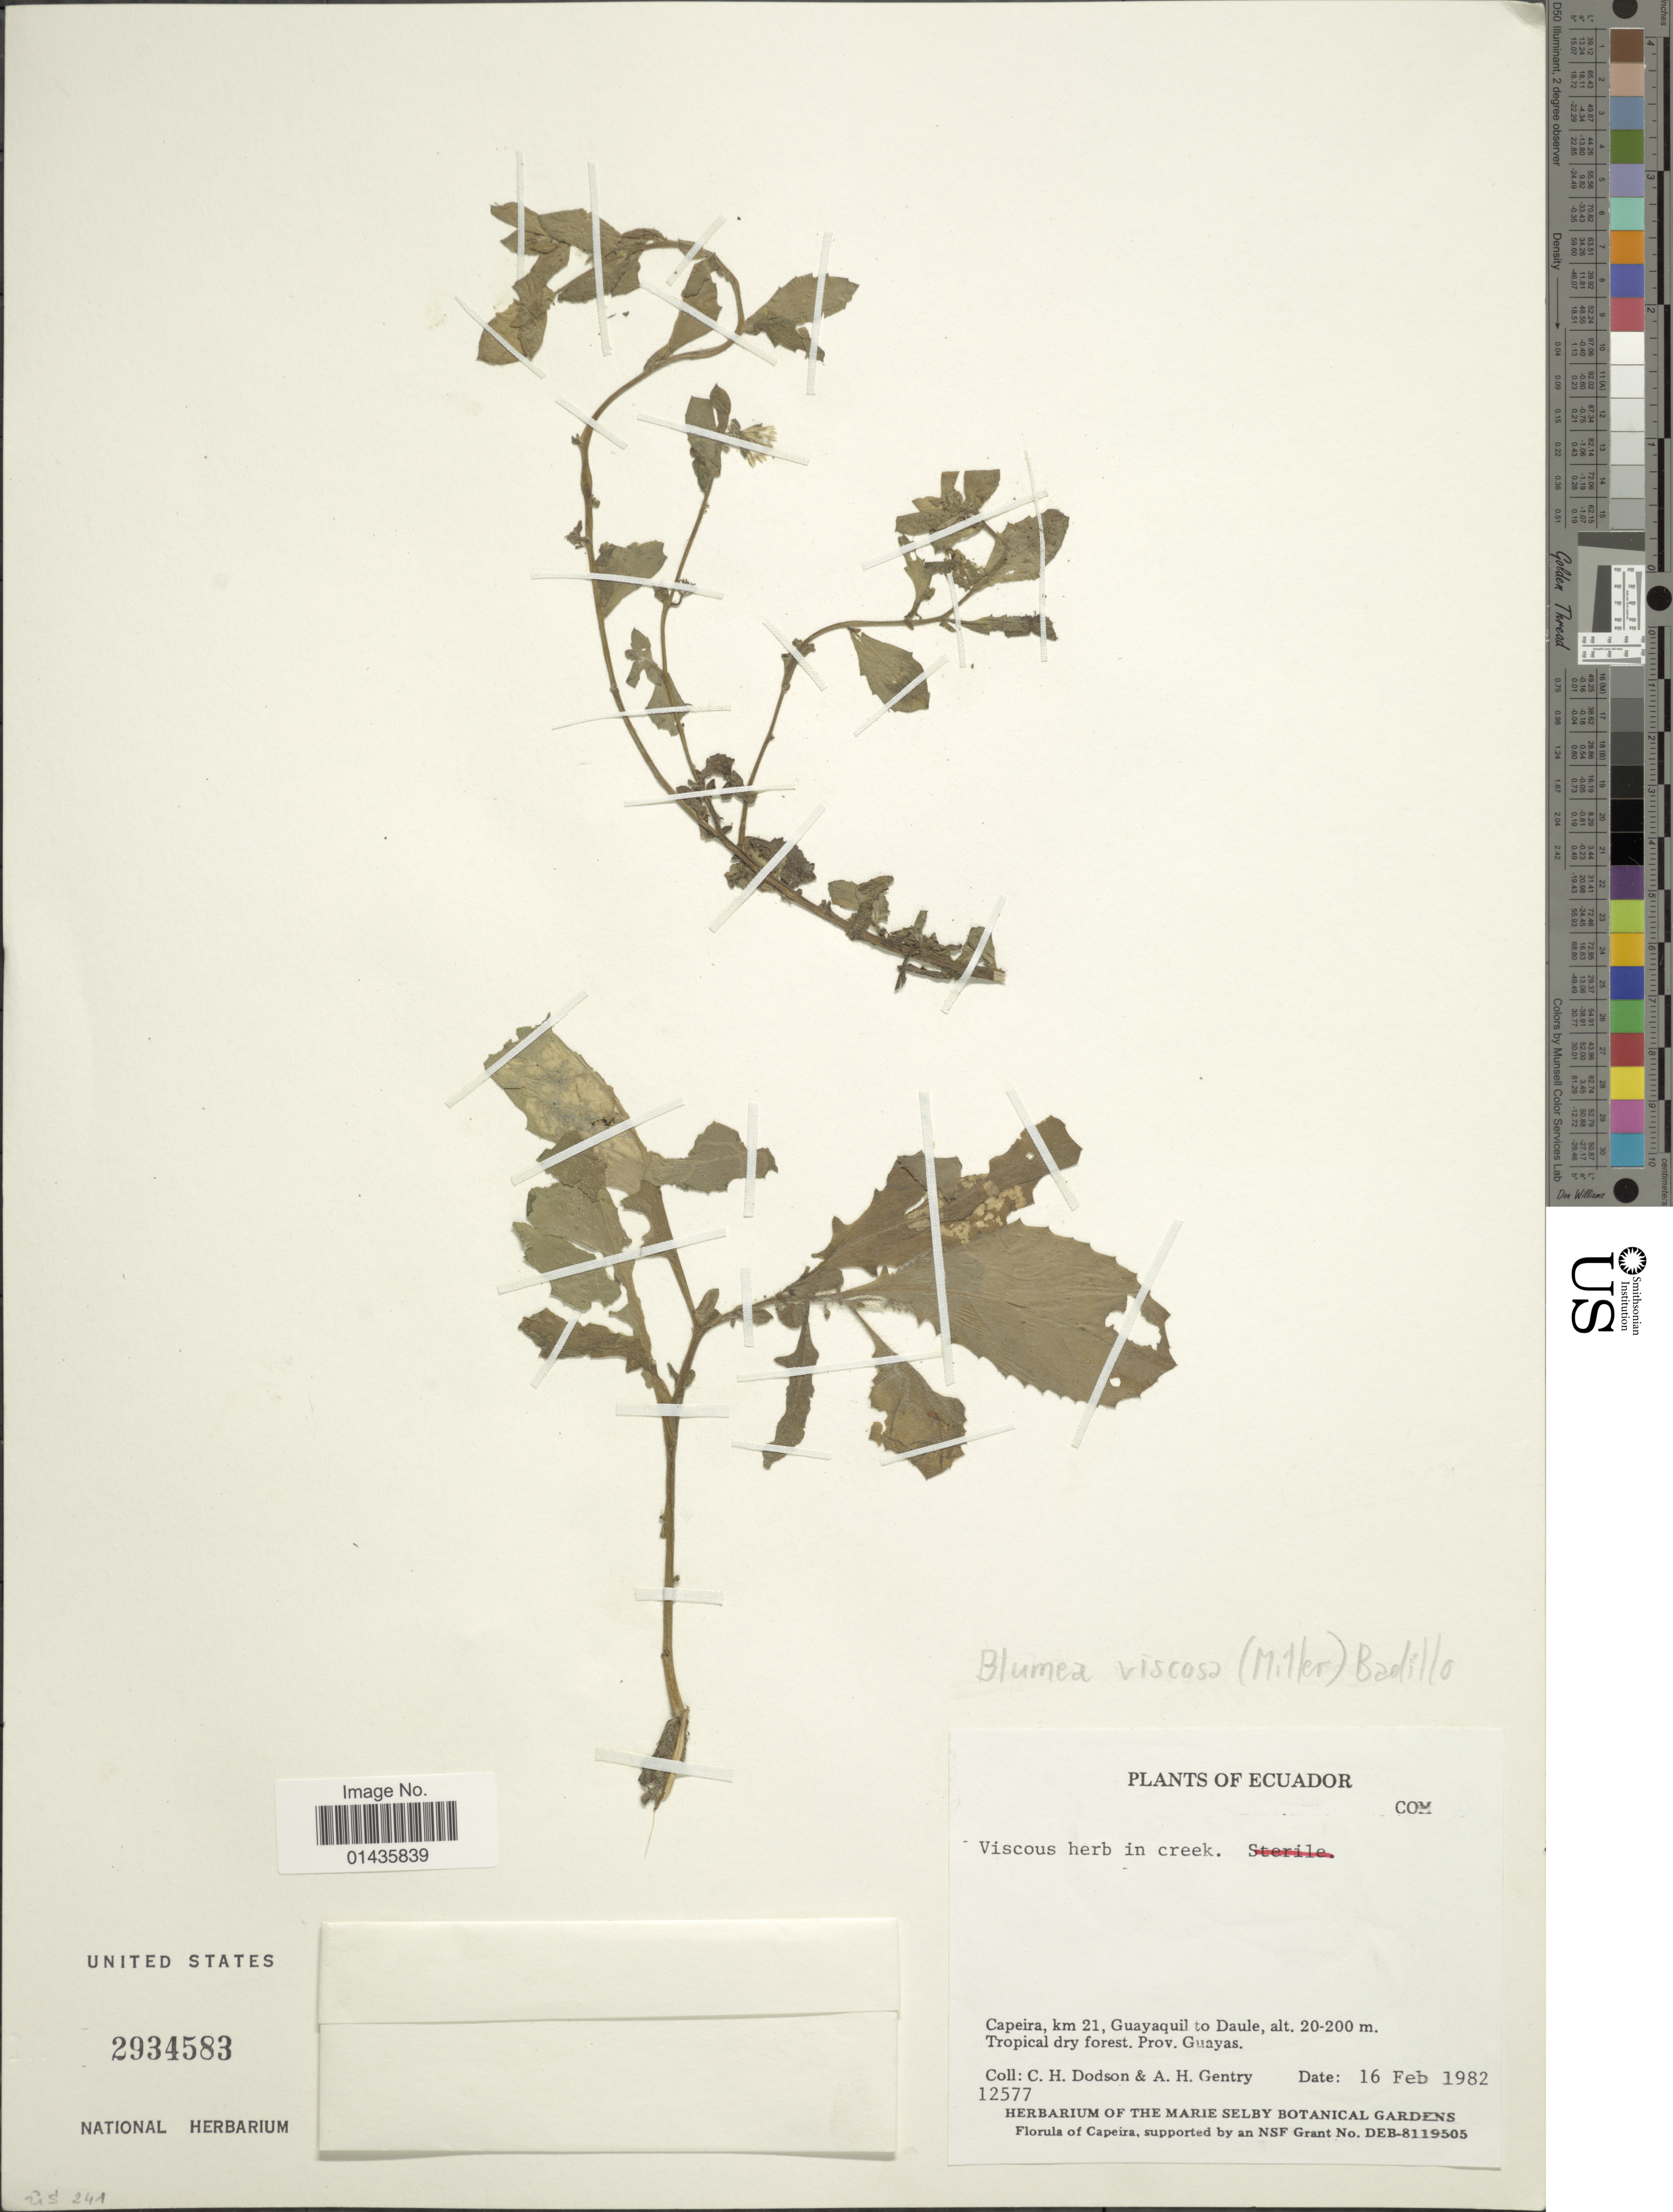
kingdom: Plantae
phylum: Tracheophyta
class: Magnoliopsida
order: Asterales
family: Asteraceae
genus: Pseudoconyza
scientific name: Pseudoconyza viscosa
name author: (Mill.) D'Arcy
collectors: C. H. Dodson & A. H. Gentry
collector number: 12577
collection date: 1982-02-16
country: Ecuador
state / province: Guayas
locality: Capeira, km 21 Guayaquil to Daule, Tropical Dry Forest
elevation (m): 20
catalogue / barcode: US 2934583